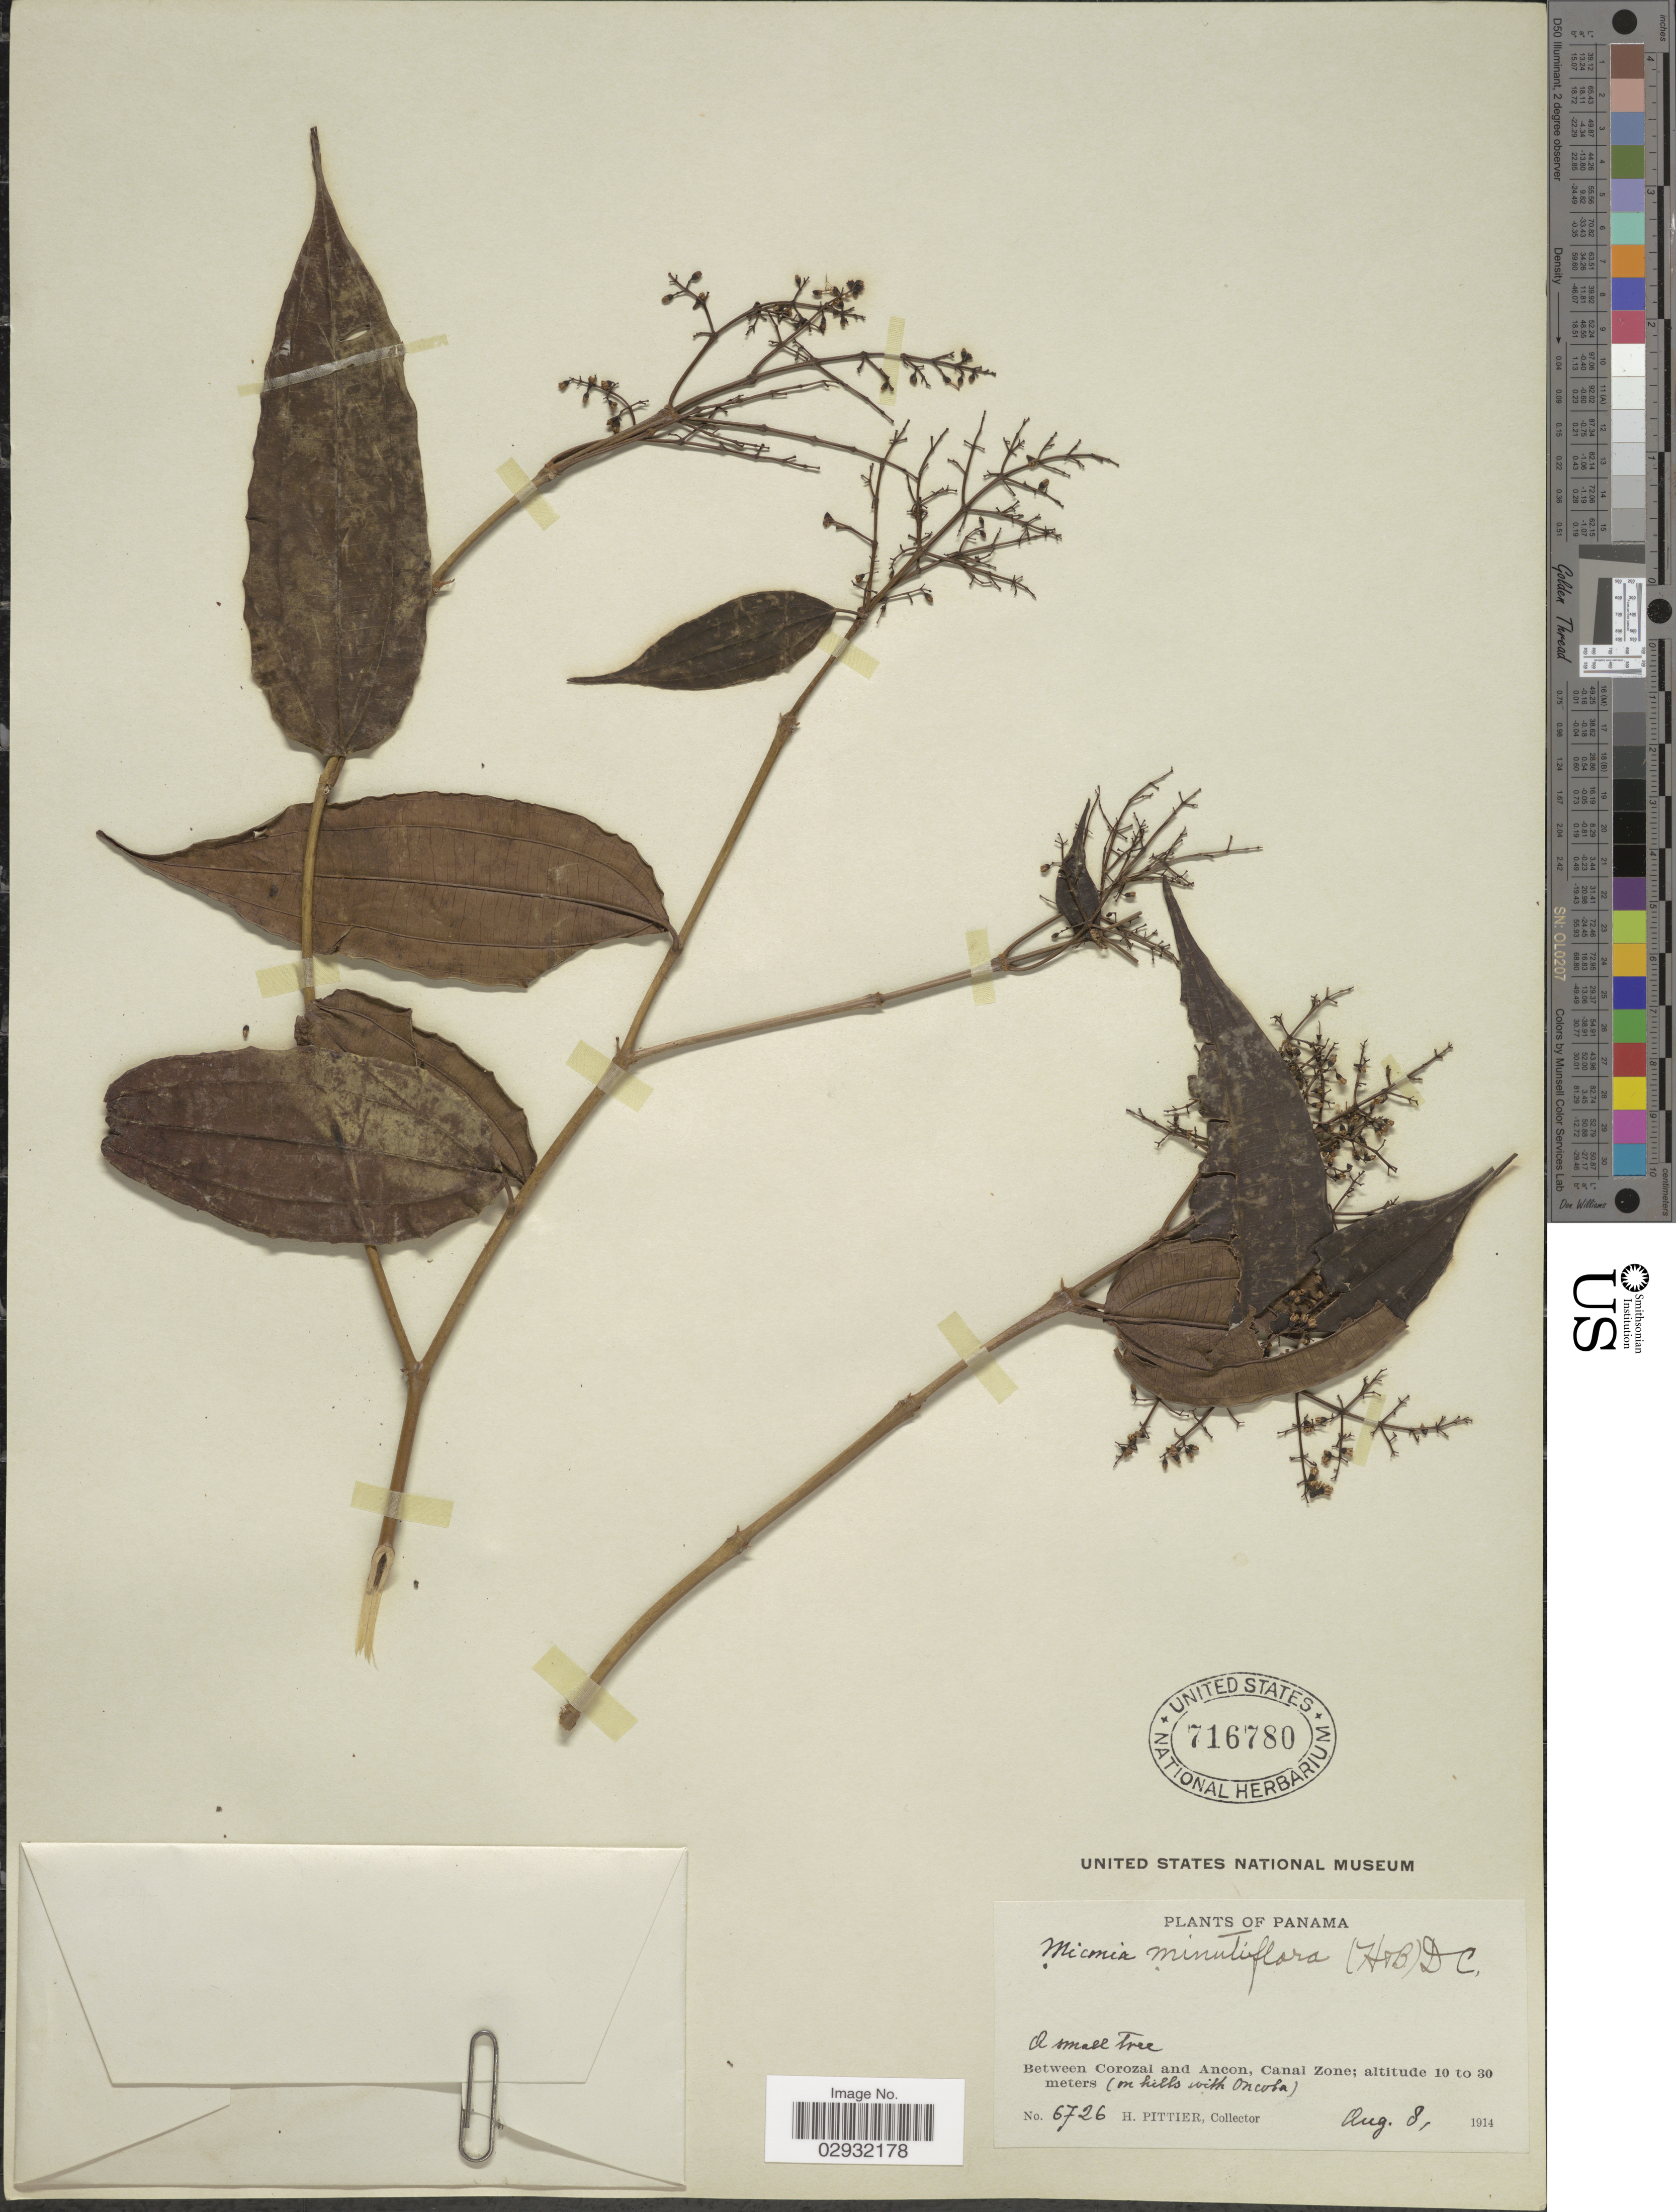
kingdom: Plantae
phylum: Tracheophyta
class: Magnoliopsida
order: Myrtales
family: Melastomataceae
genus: Miconia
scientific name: Miconia borealis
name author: Gleason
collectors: H. F. Pittier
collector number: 6726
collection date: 1914-08-08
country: Panama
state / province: Colón / Panamá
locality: Between Corozal and Ancon, Canal Zone.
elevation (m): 10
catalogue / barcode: US 716780